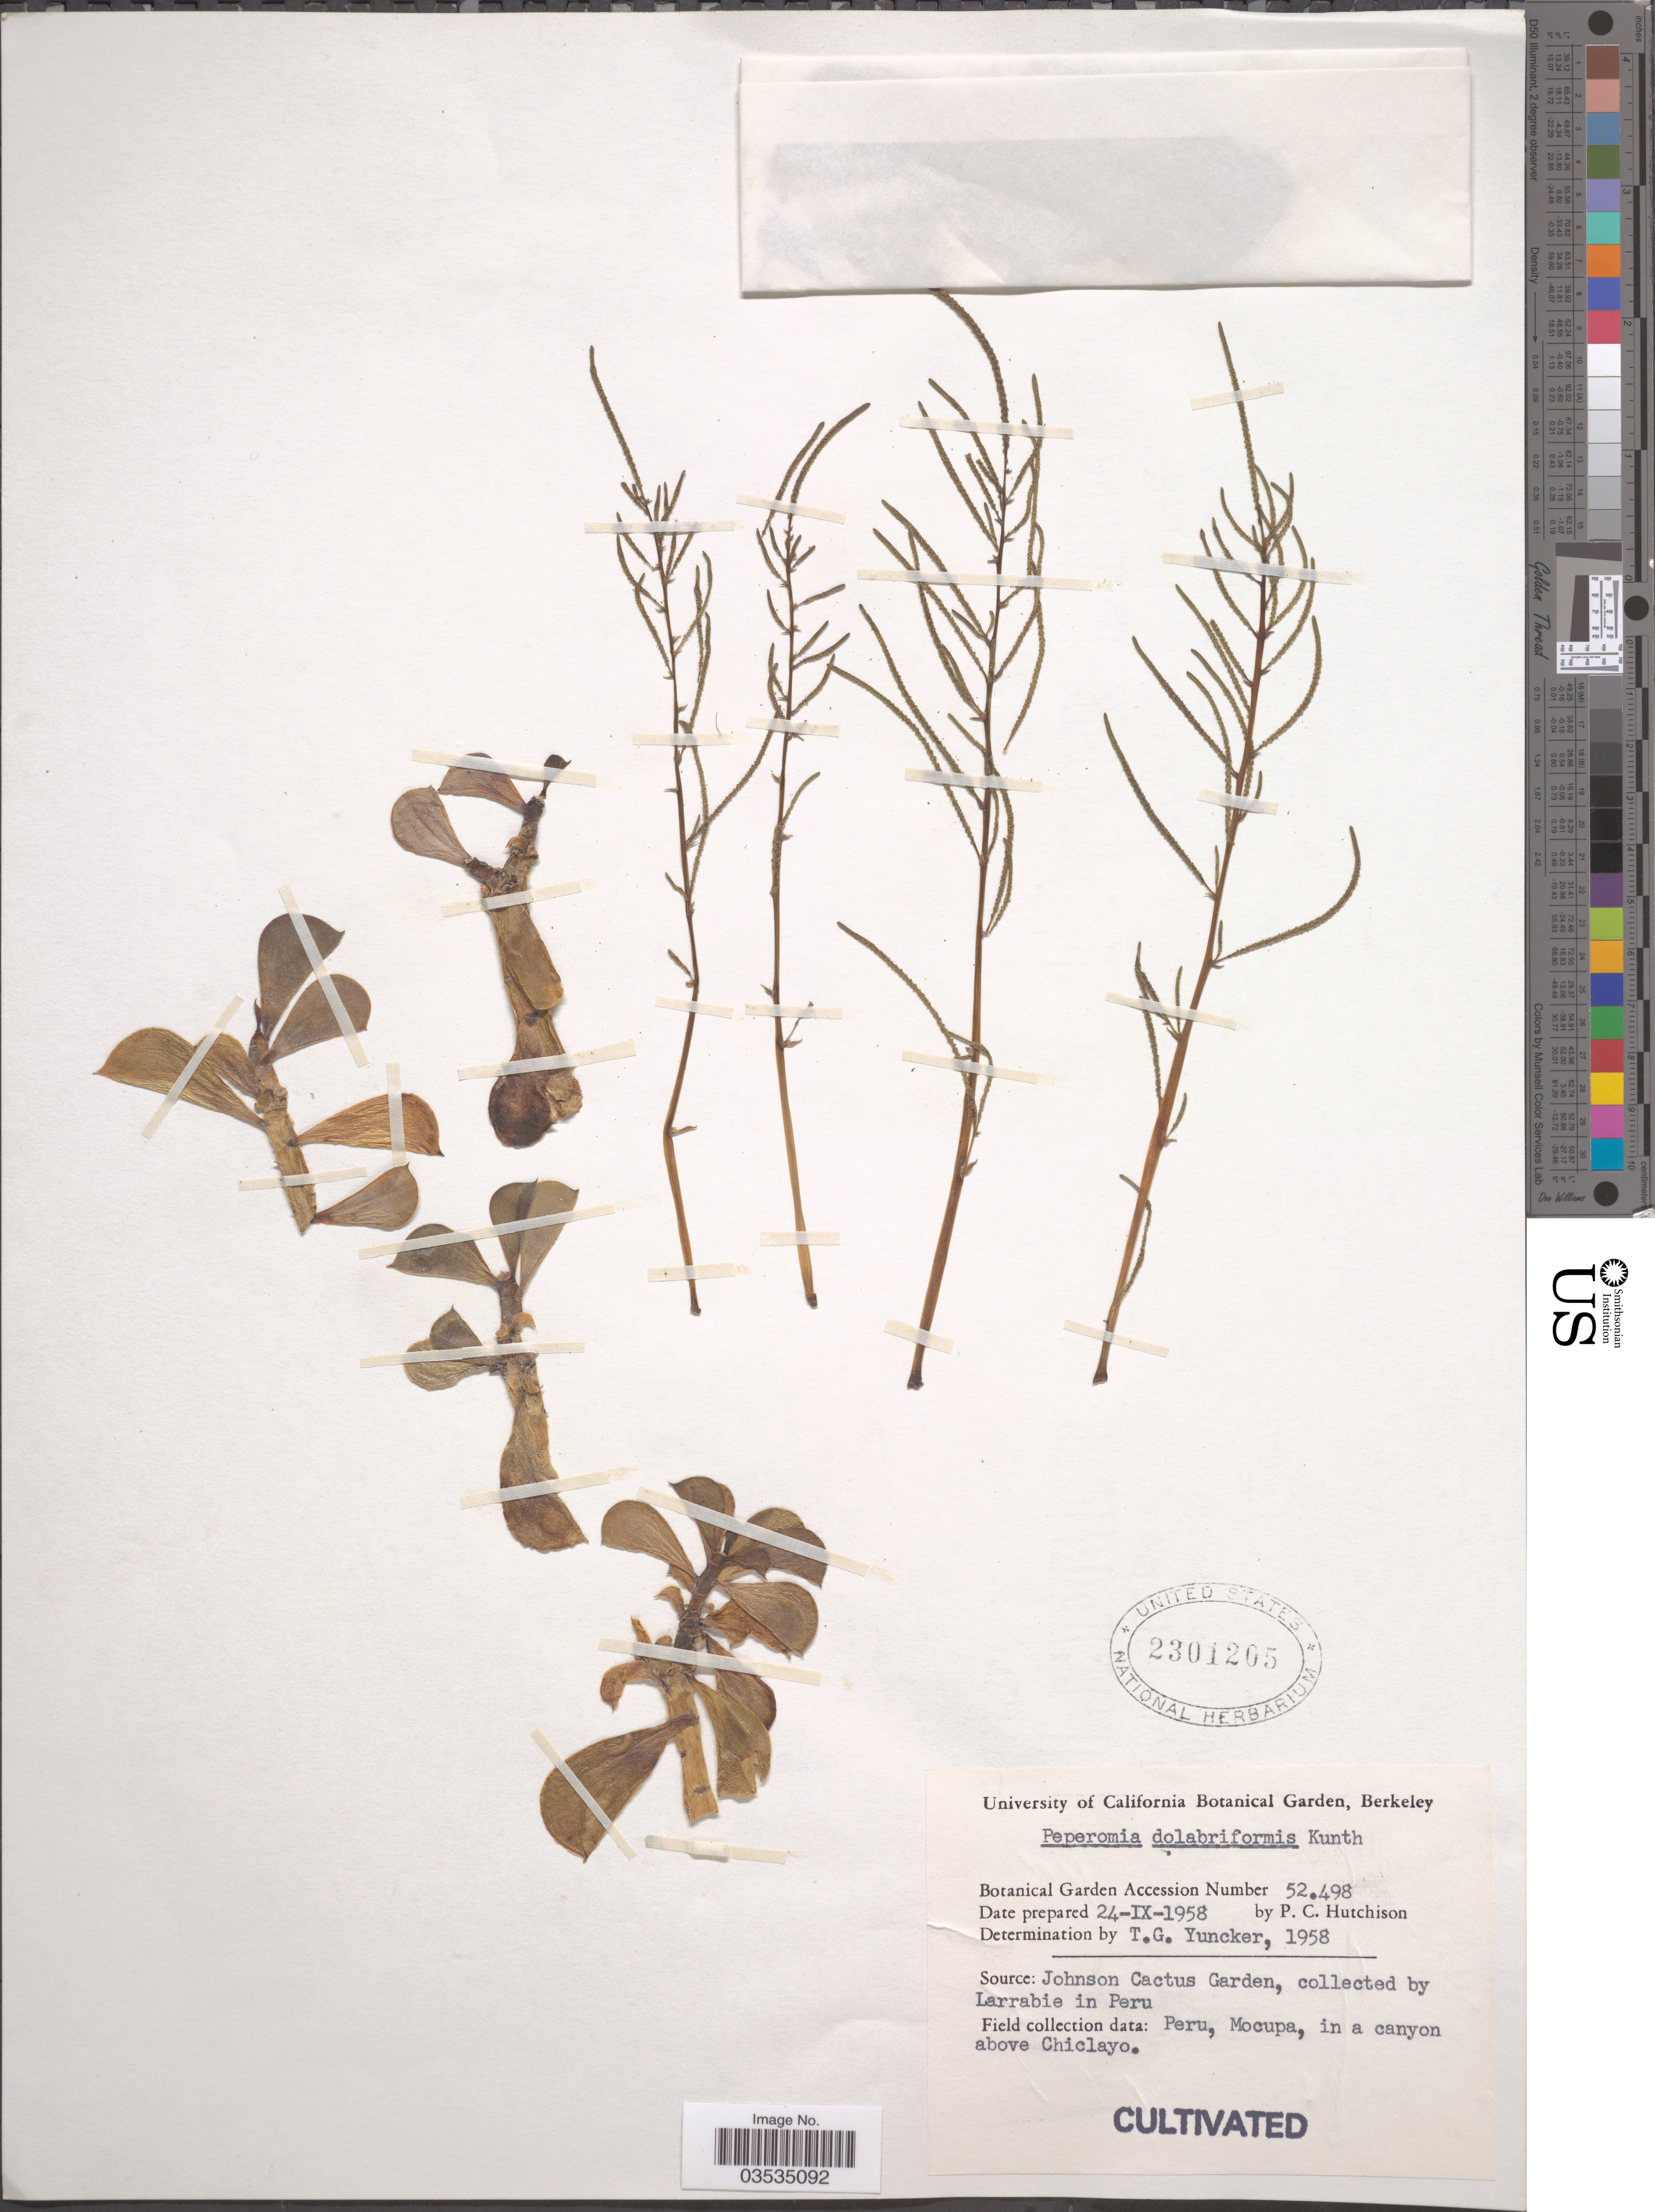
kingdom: Plantae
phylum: Tracheophyta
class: Magnoliopsida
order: Piperales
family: Piperaceae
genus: Peperomia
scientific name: Peperomia dolabriformis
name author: Kunth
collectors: P. C. Hutchison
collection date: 1958-09-24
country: United States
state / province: California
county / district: Alameda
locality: University of California Botanical Garden, Berkeley.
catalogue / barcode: US 2301205